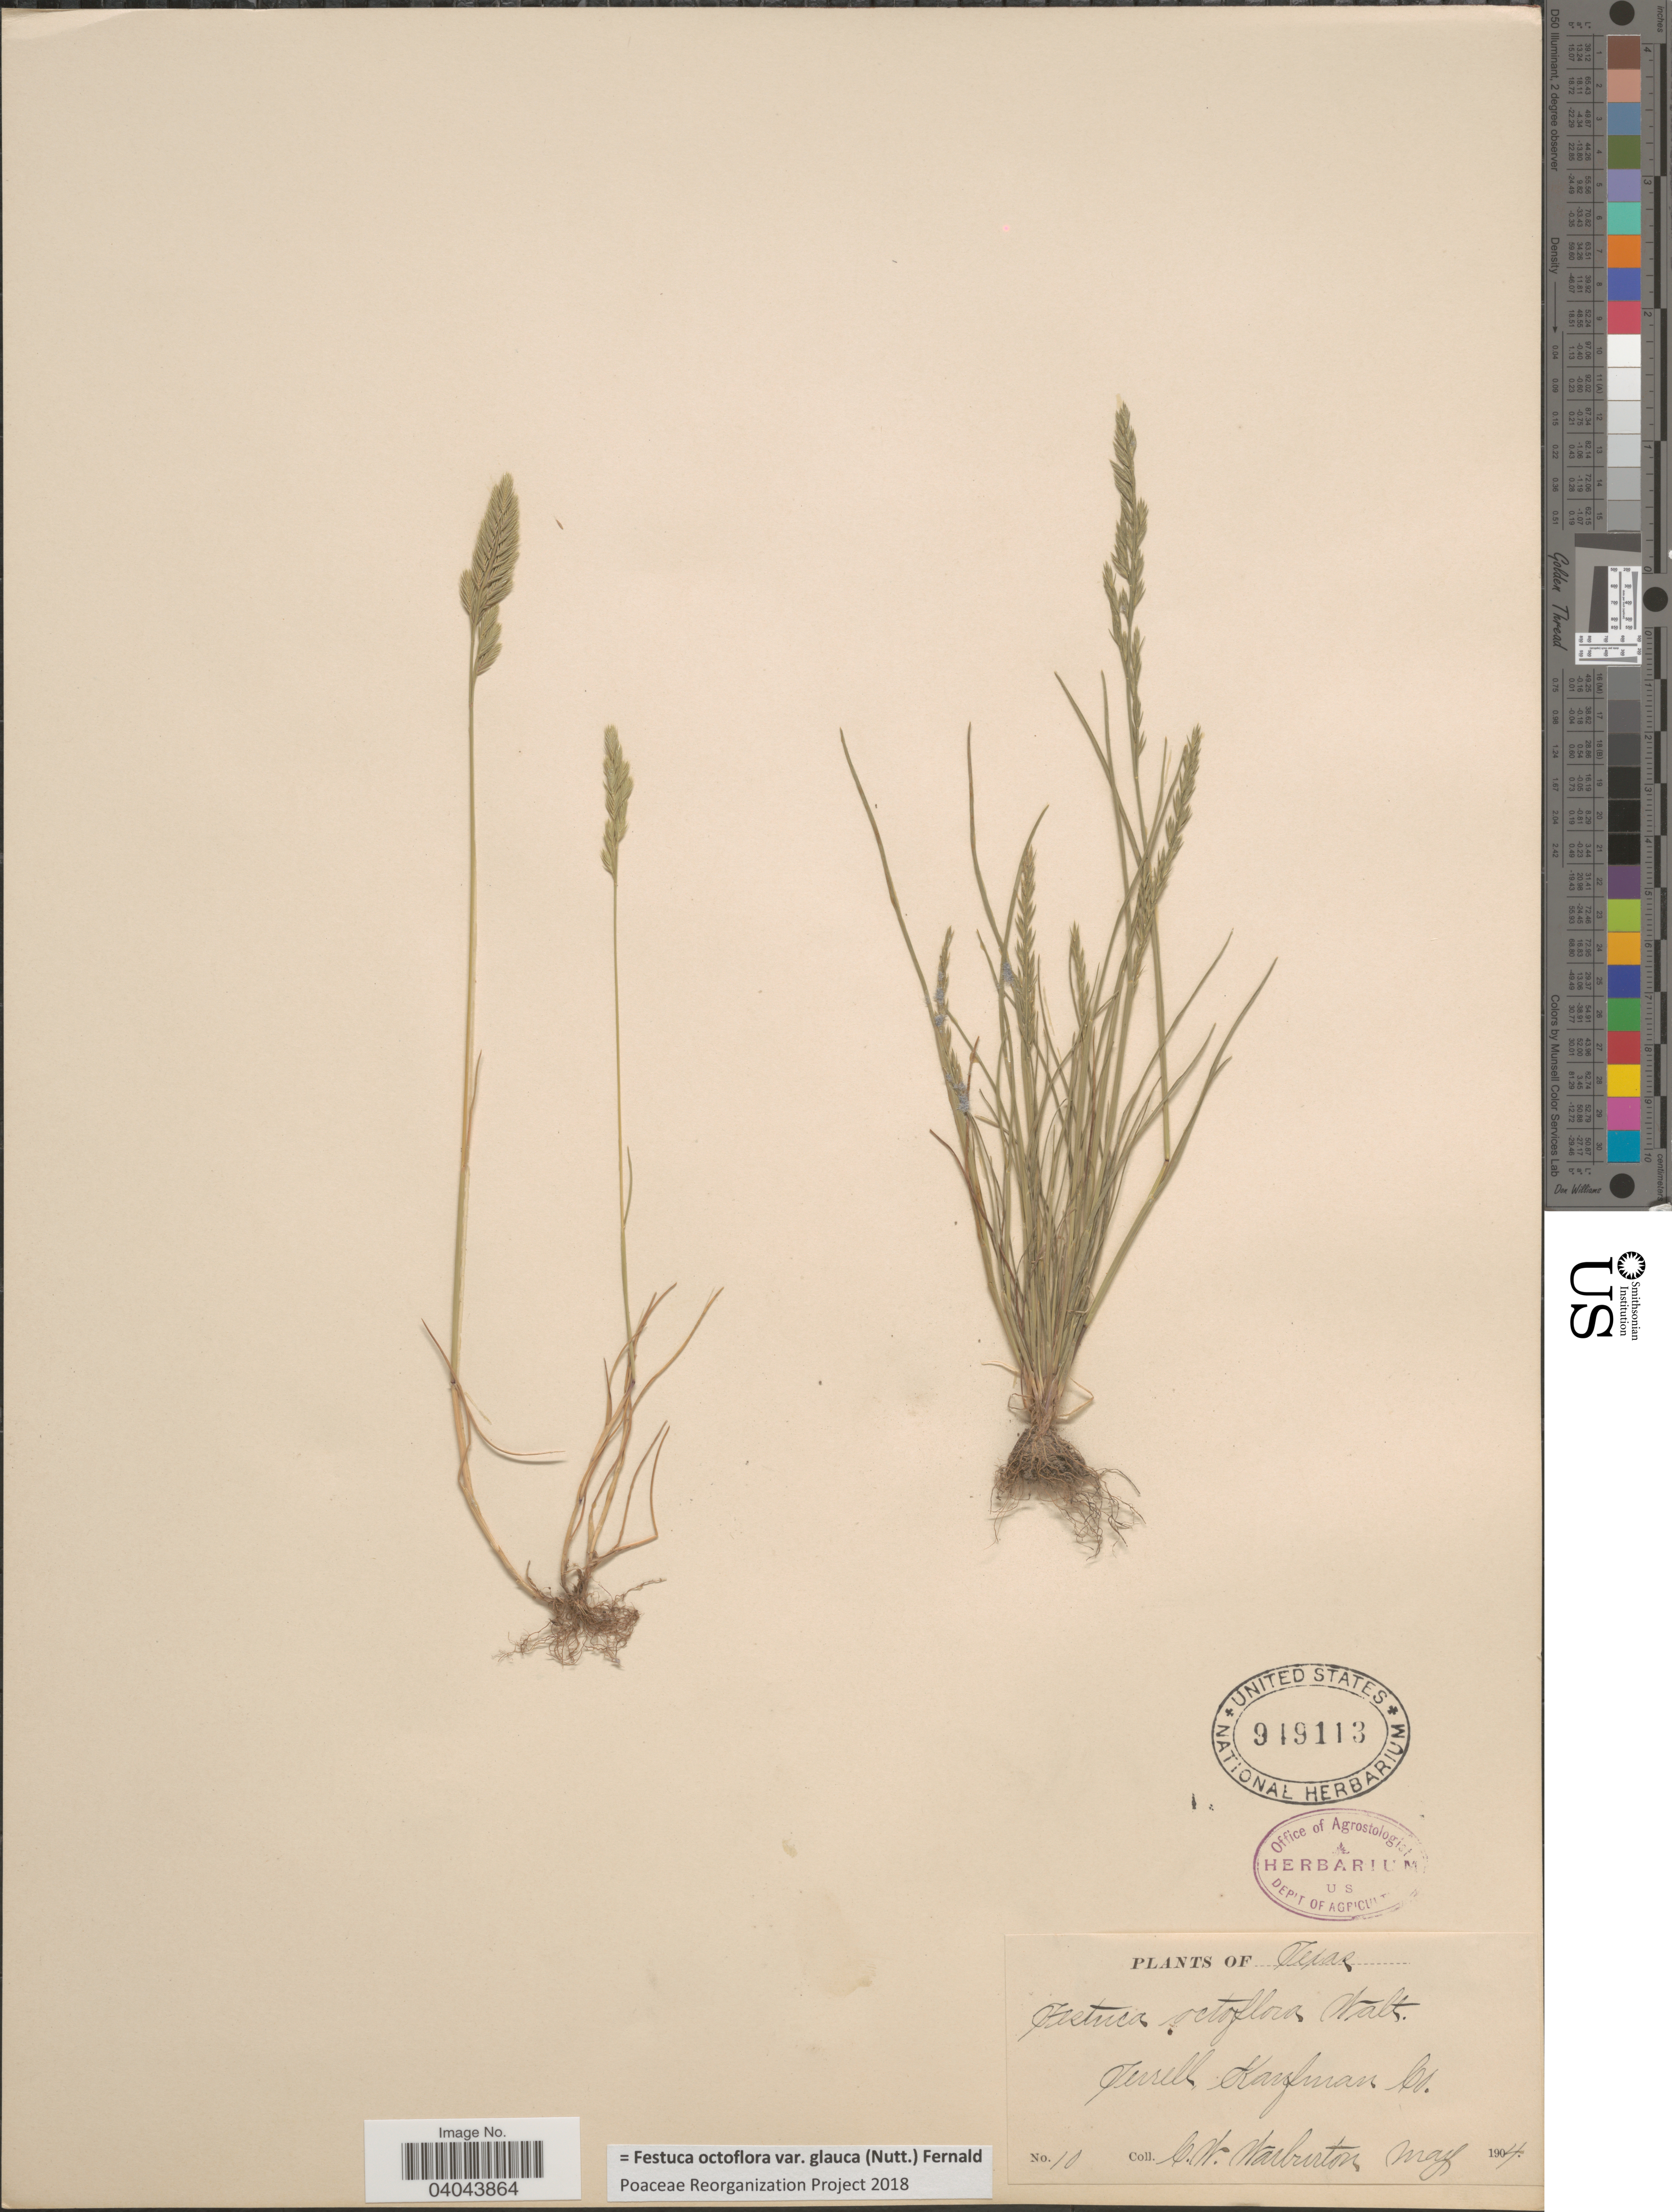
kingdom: Plantae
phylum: Tracheophyta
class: Liliopsida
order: Poales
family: Poaceae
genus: Festuca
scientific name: Festuca octoflora var. glauca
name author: (Nutt.) Fernald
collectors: C. Warburton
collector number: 10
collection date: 1904-05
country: United States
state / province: Texas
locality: Terrell Kaufman Co.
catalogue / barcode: US 949113